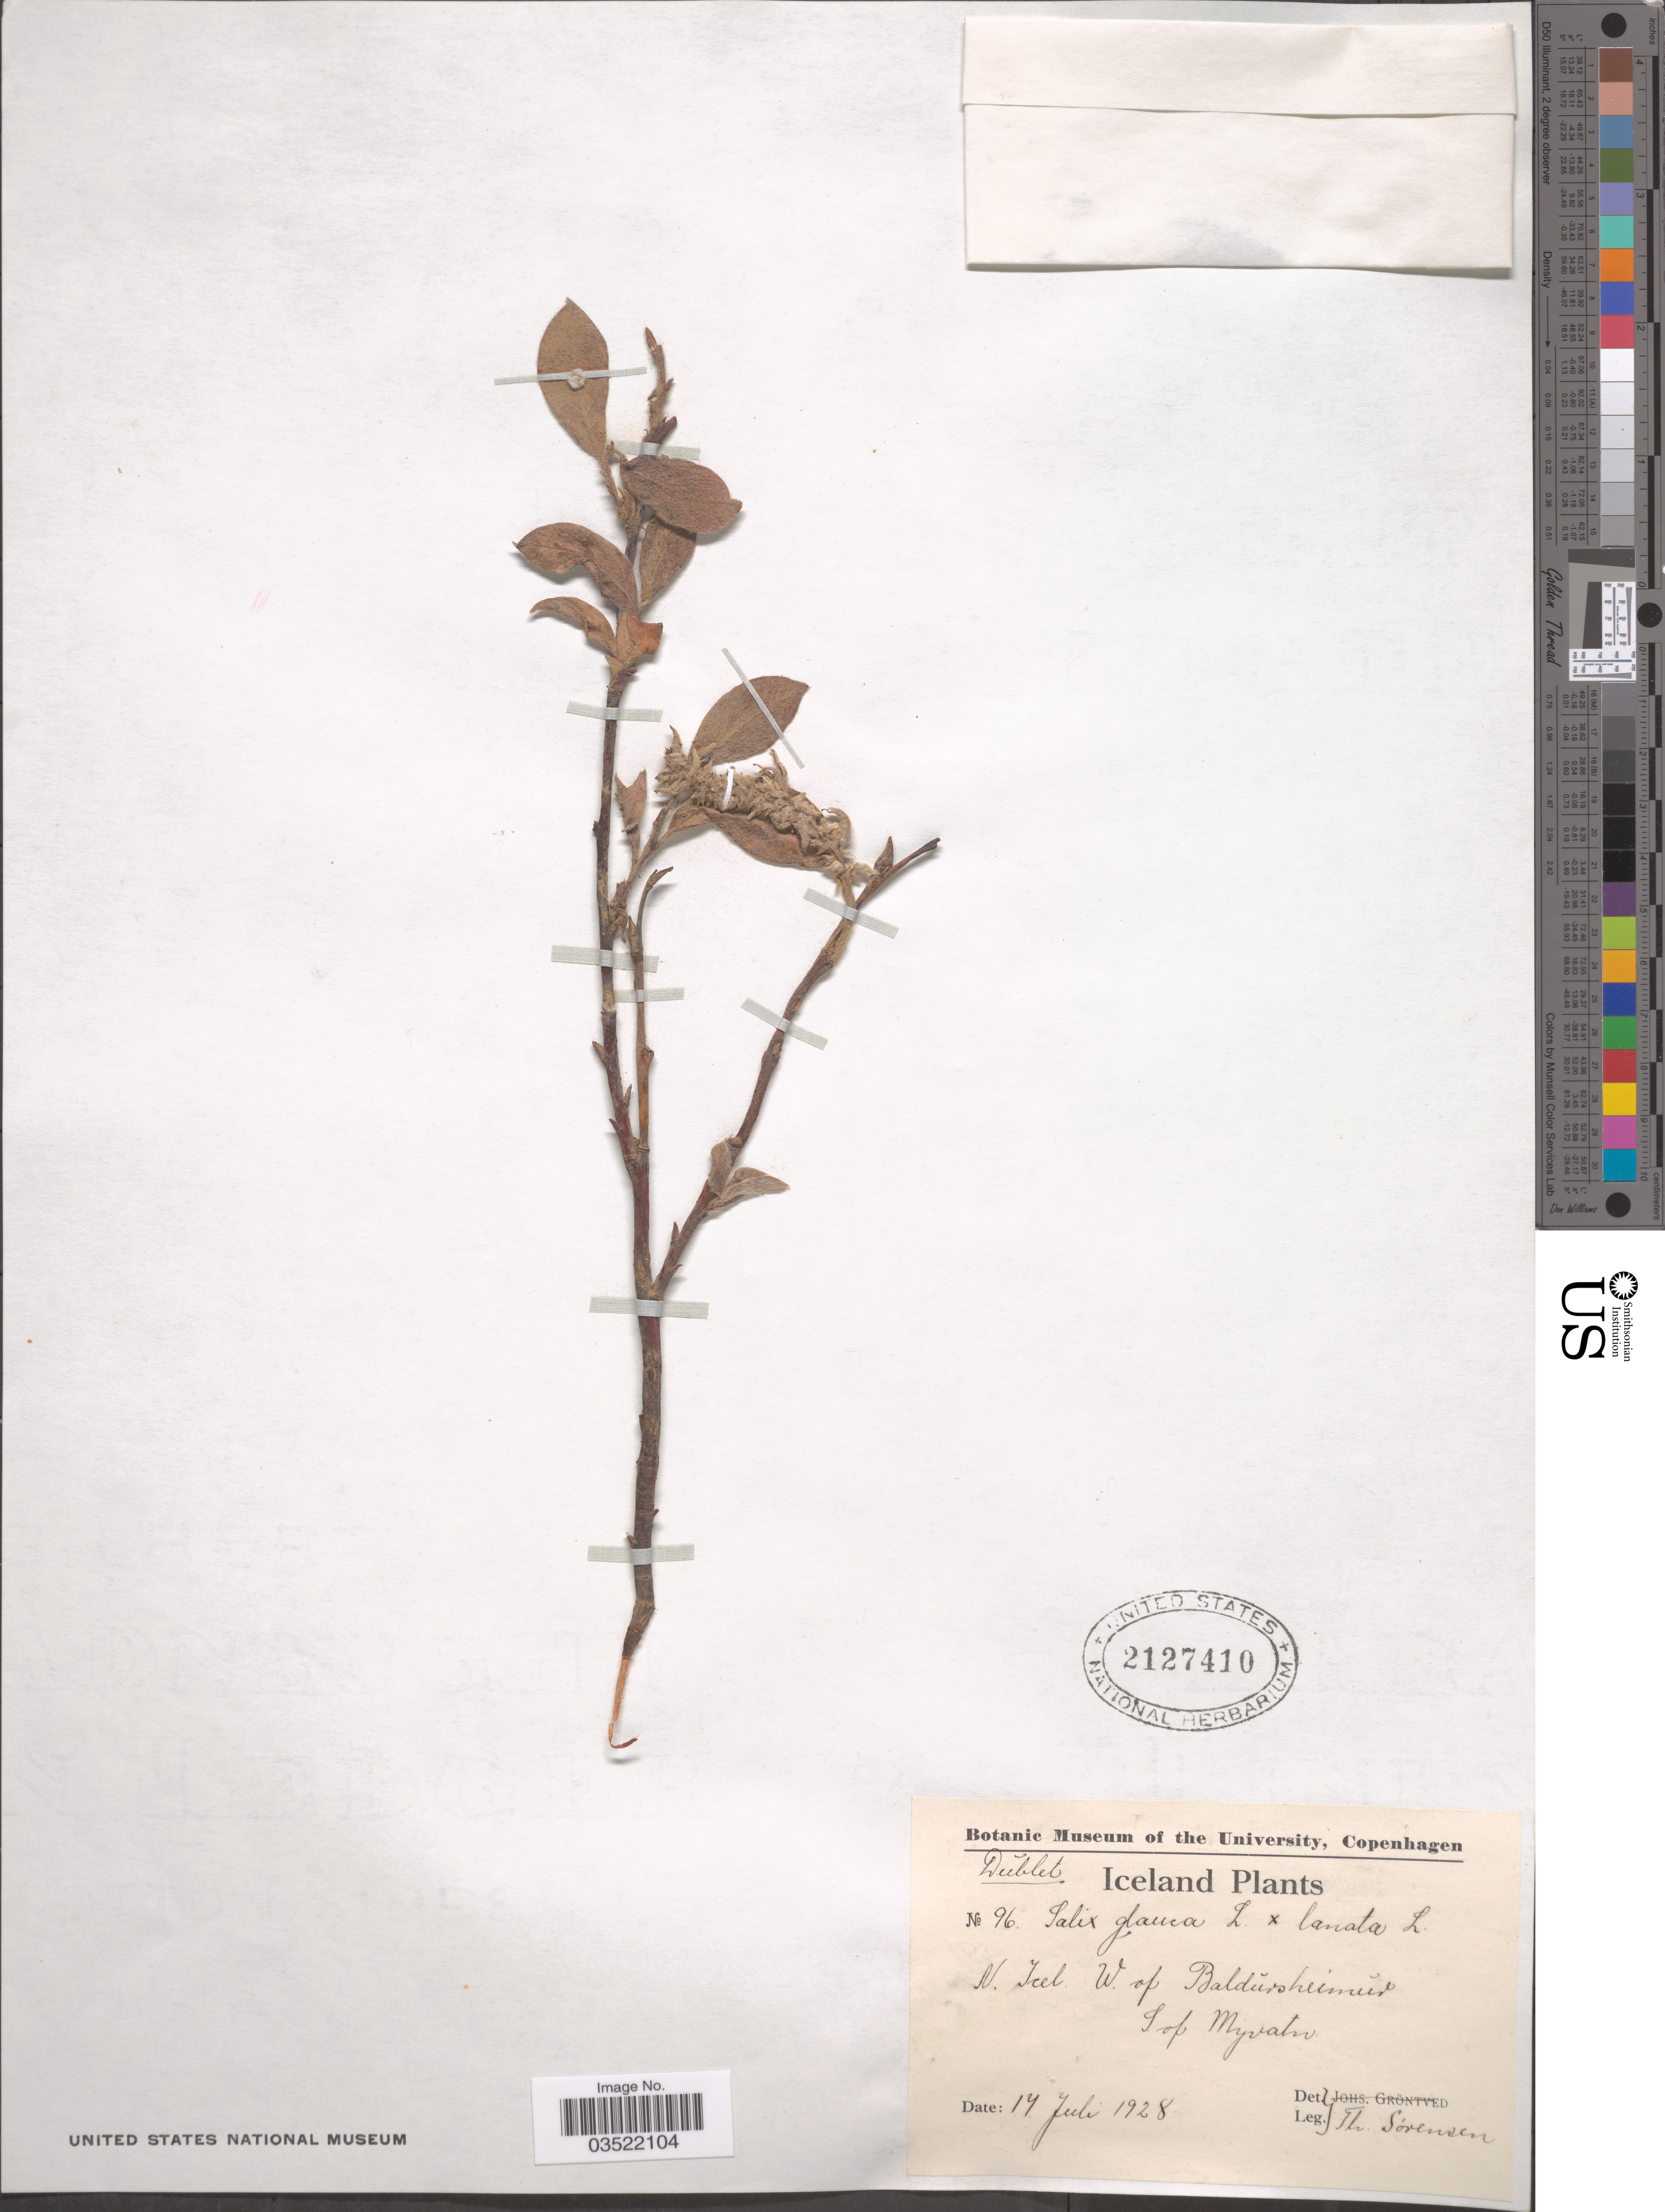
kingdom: Plantae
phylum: Tracheophyta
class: Magnoliopsida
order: Malpighiales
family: Salicaceae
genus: Salix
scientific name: Salix glauca x S. lanata L.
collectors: T. Sorensen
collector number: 96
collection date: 1928-07-14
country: Iceland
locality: N. Icl. W. of Baldŭrsheimŭr S of Myvatn.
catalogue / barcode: US 2127410